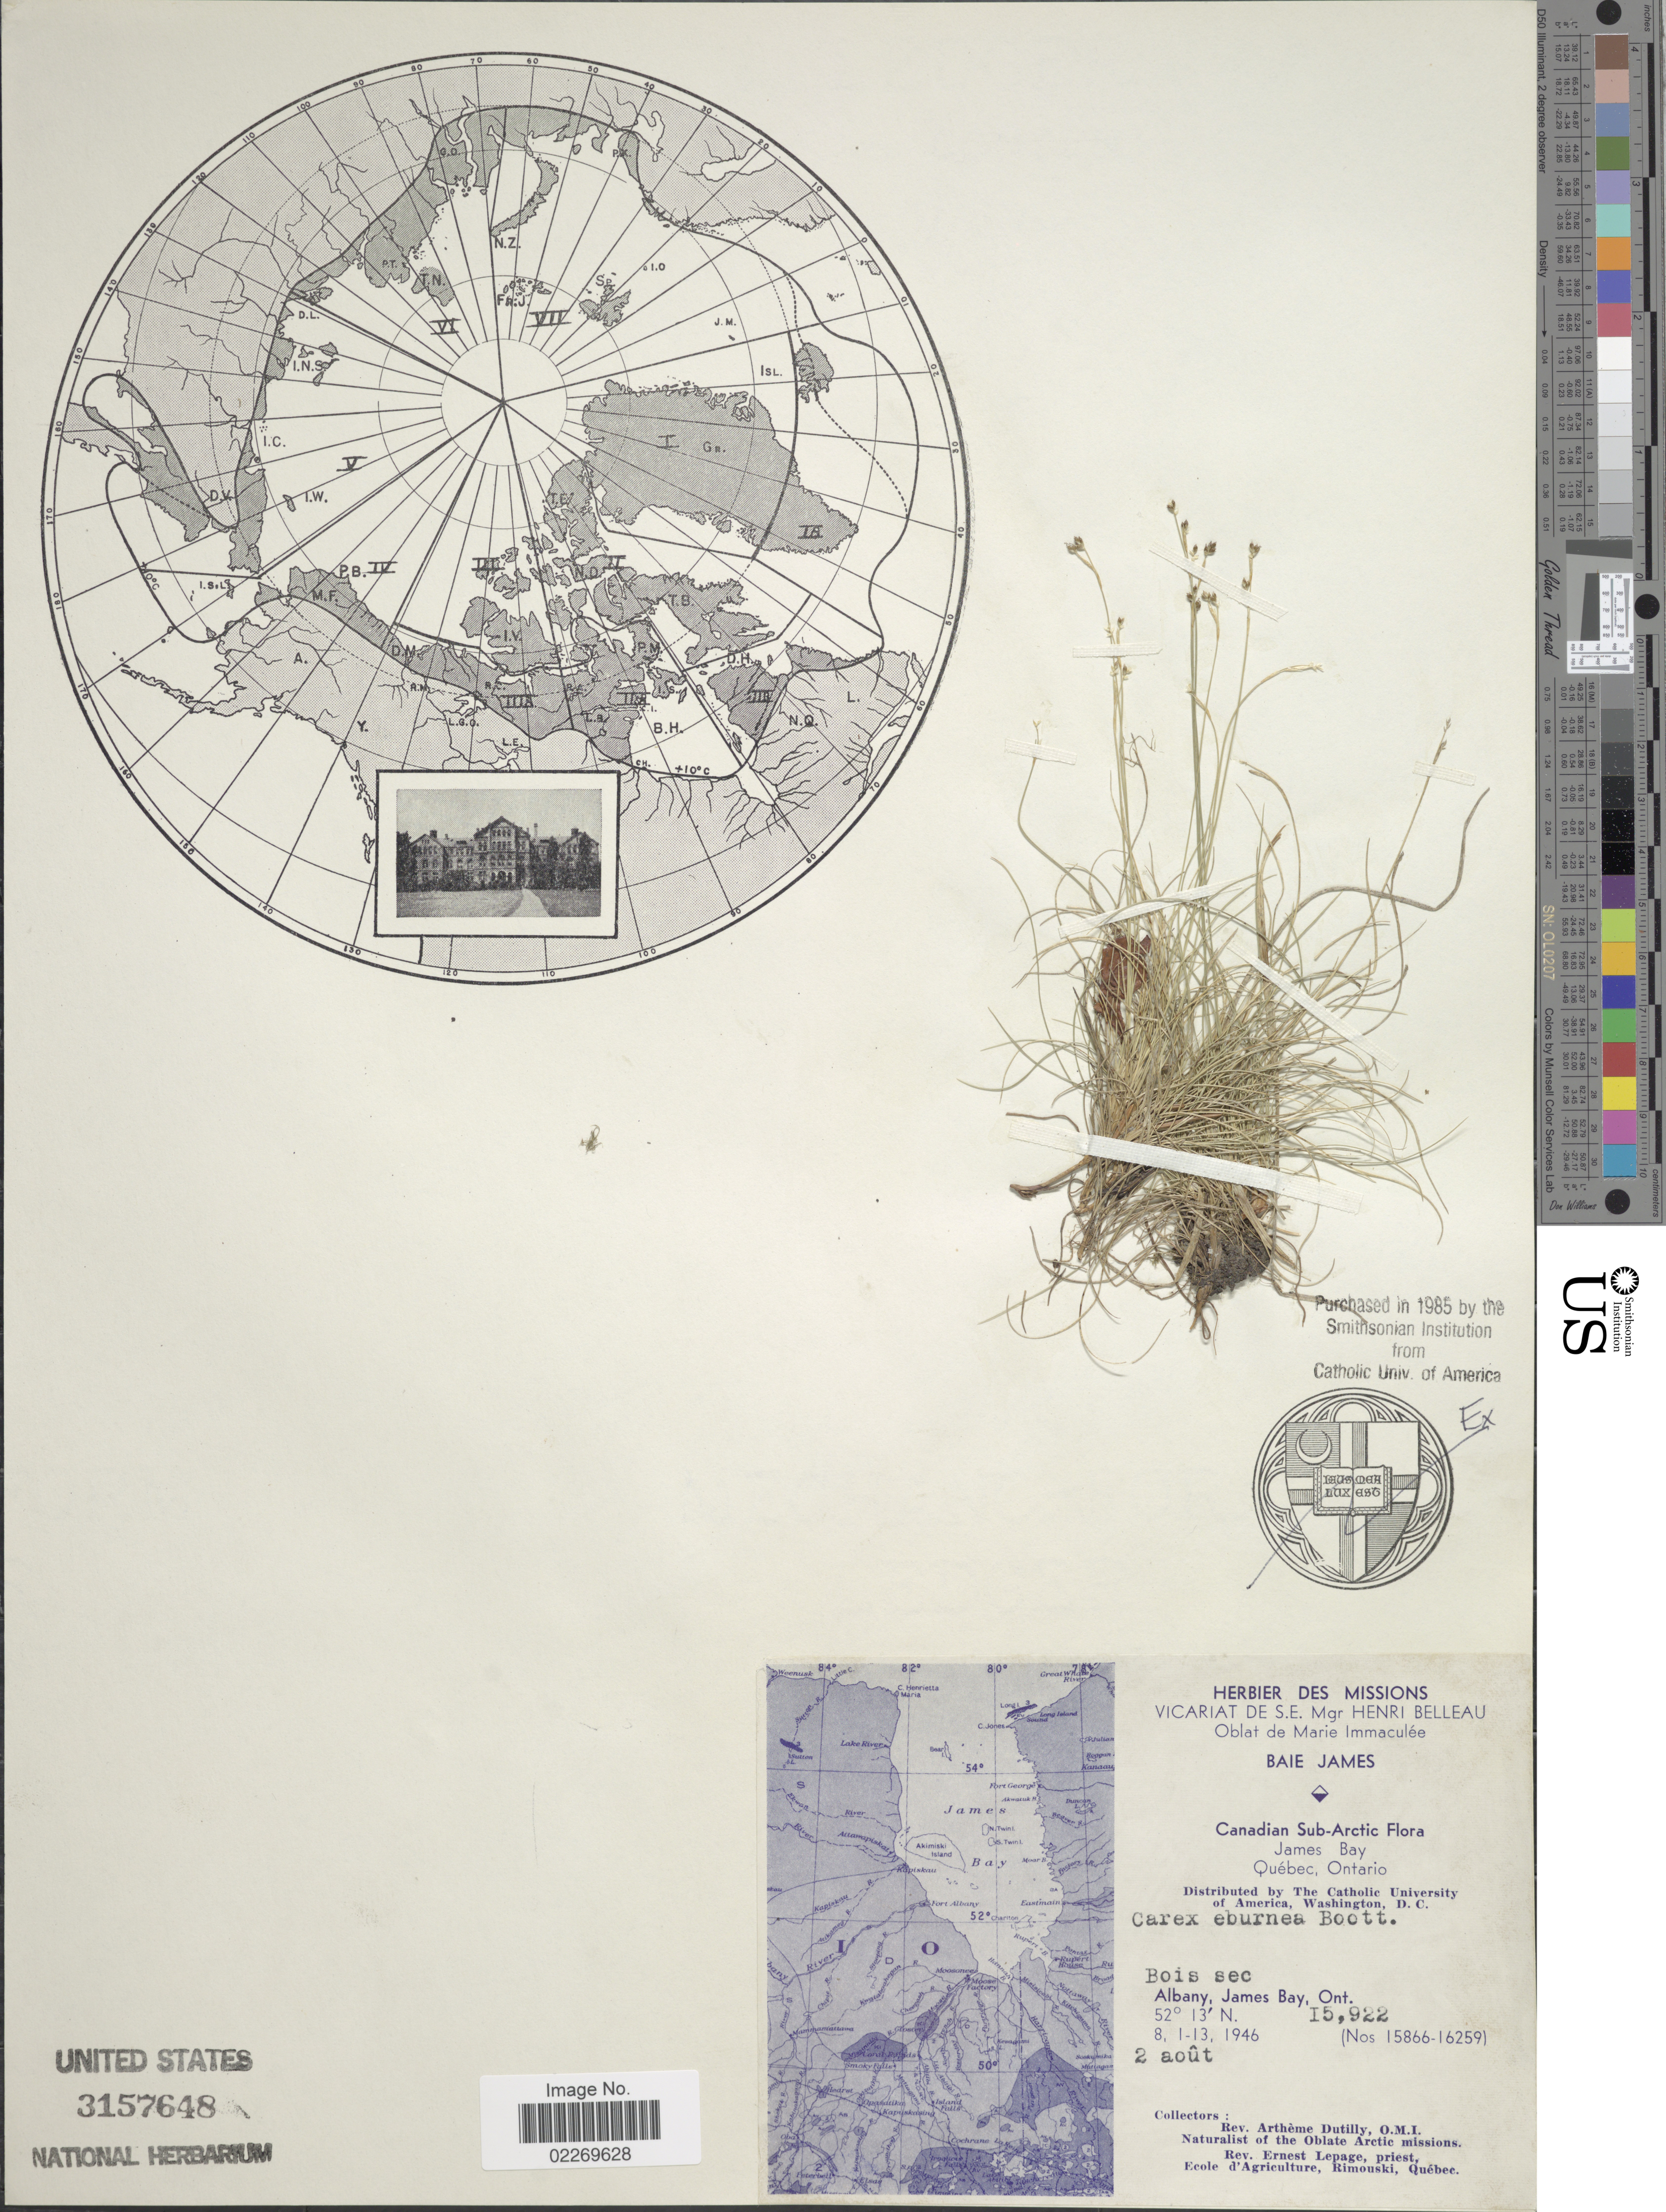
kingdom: Plantae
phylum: Tracheophyta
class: Liliopsida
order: Poales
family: Cyperaceae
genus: Carex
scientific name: Carex eburnea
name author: Boott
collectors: A. Dutilly & E. Lepage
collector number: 15922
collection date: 1946-08-02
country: Canada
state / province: Ontario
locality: Baie James, Canadian Sub-Arctic, James Bay, Quebec, Ontario, Albany, James Bay, Ont.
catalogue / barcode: US 3157648